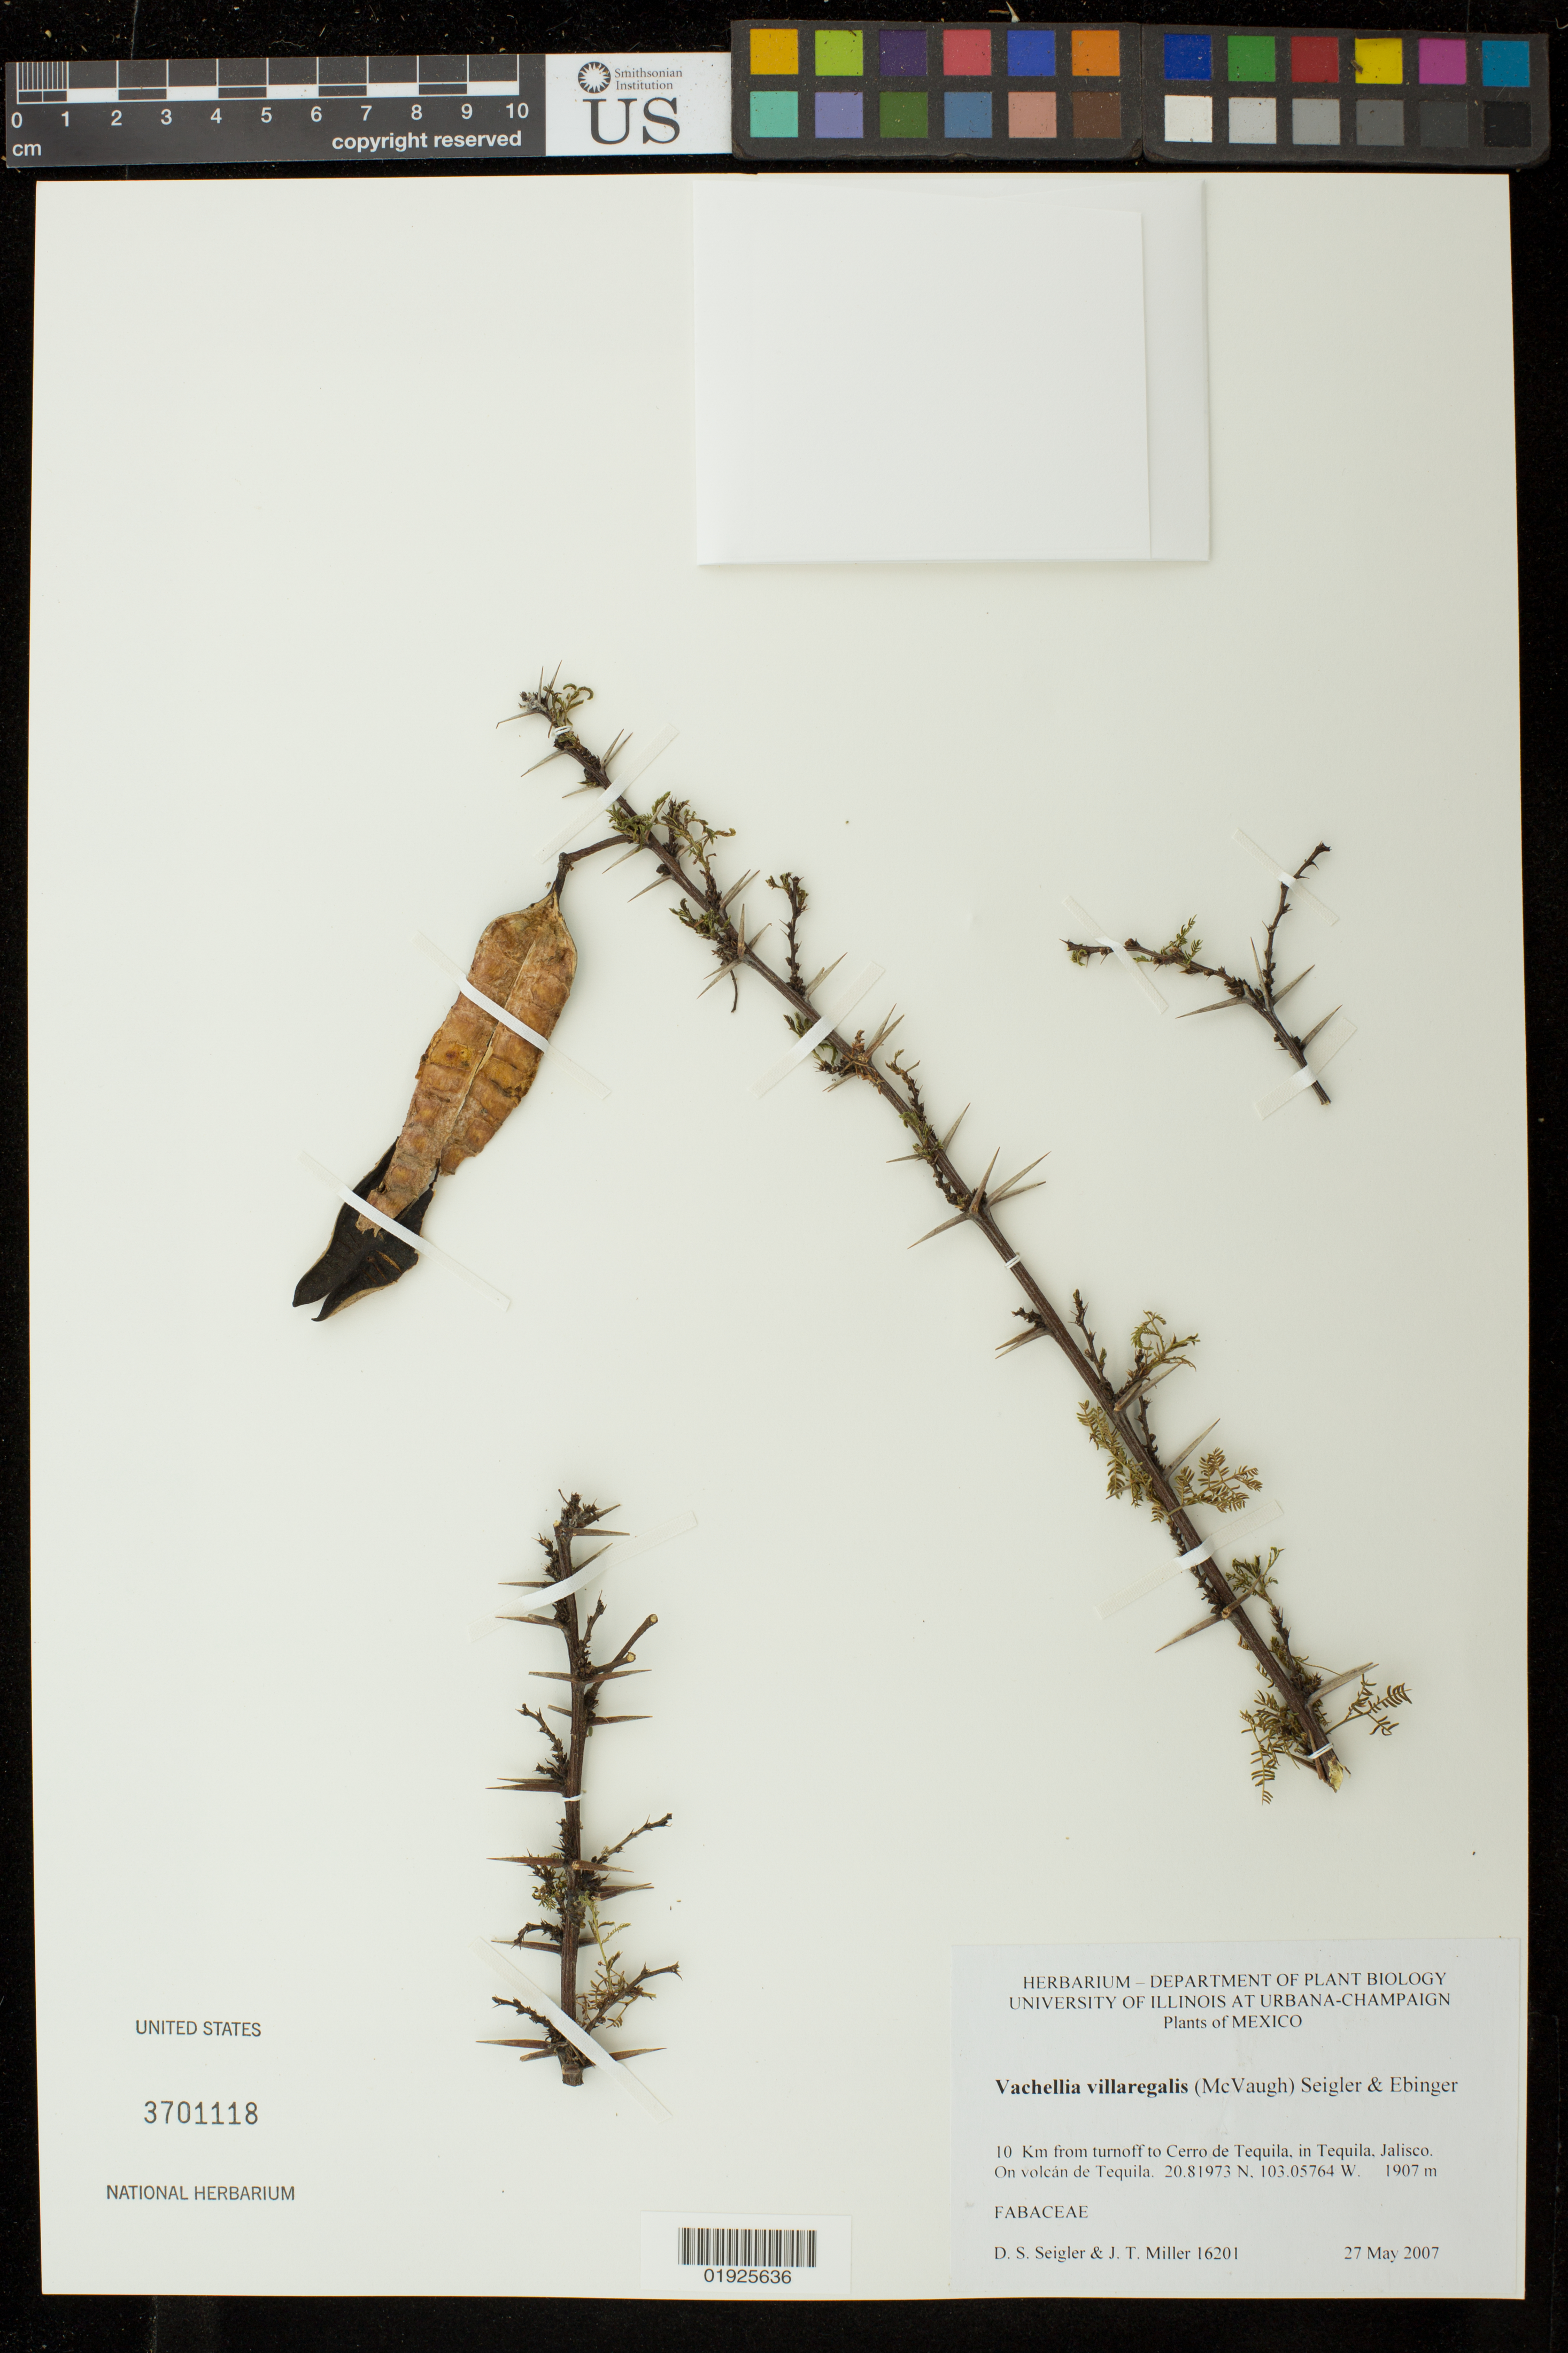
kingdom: Plantae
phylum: Tracheophyta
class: Magnoliopsida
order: Fabales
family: Fabaceae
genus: Vachellia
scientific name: Vachellia villaregalis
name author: (McVaugh) Seigler & Ebinger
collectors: D. S. Seigler & J. T. Miller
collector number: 16201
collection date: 2007-05-27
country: Mexico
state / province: Jalisco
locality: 10km from turnoff to Cerro de Tequila, in Tequila. On volcan de Tequila.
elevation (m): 1907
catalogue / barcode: US 3701118